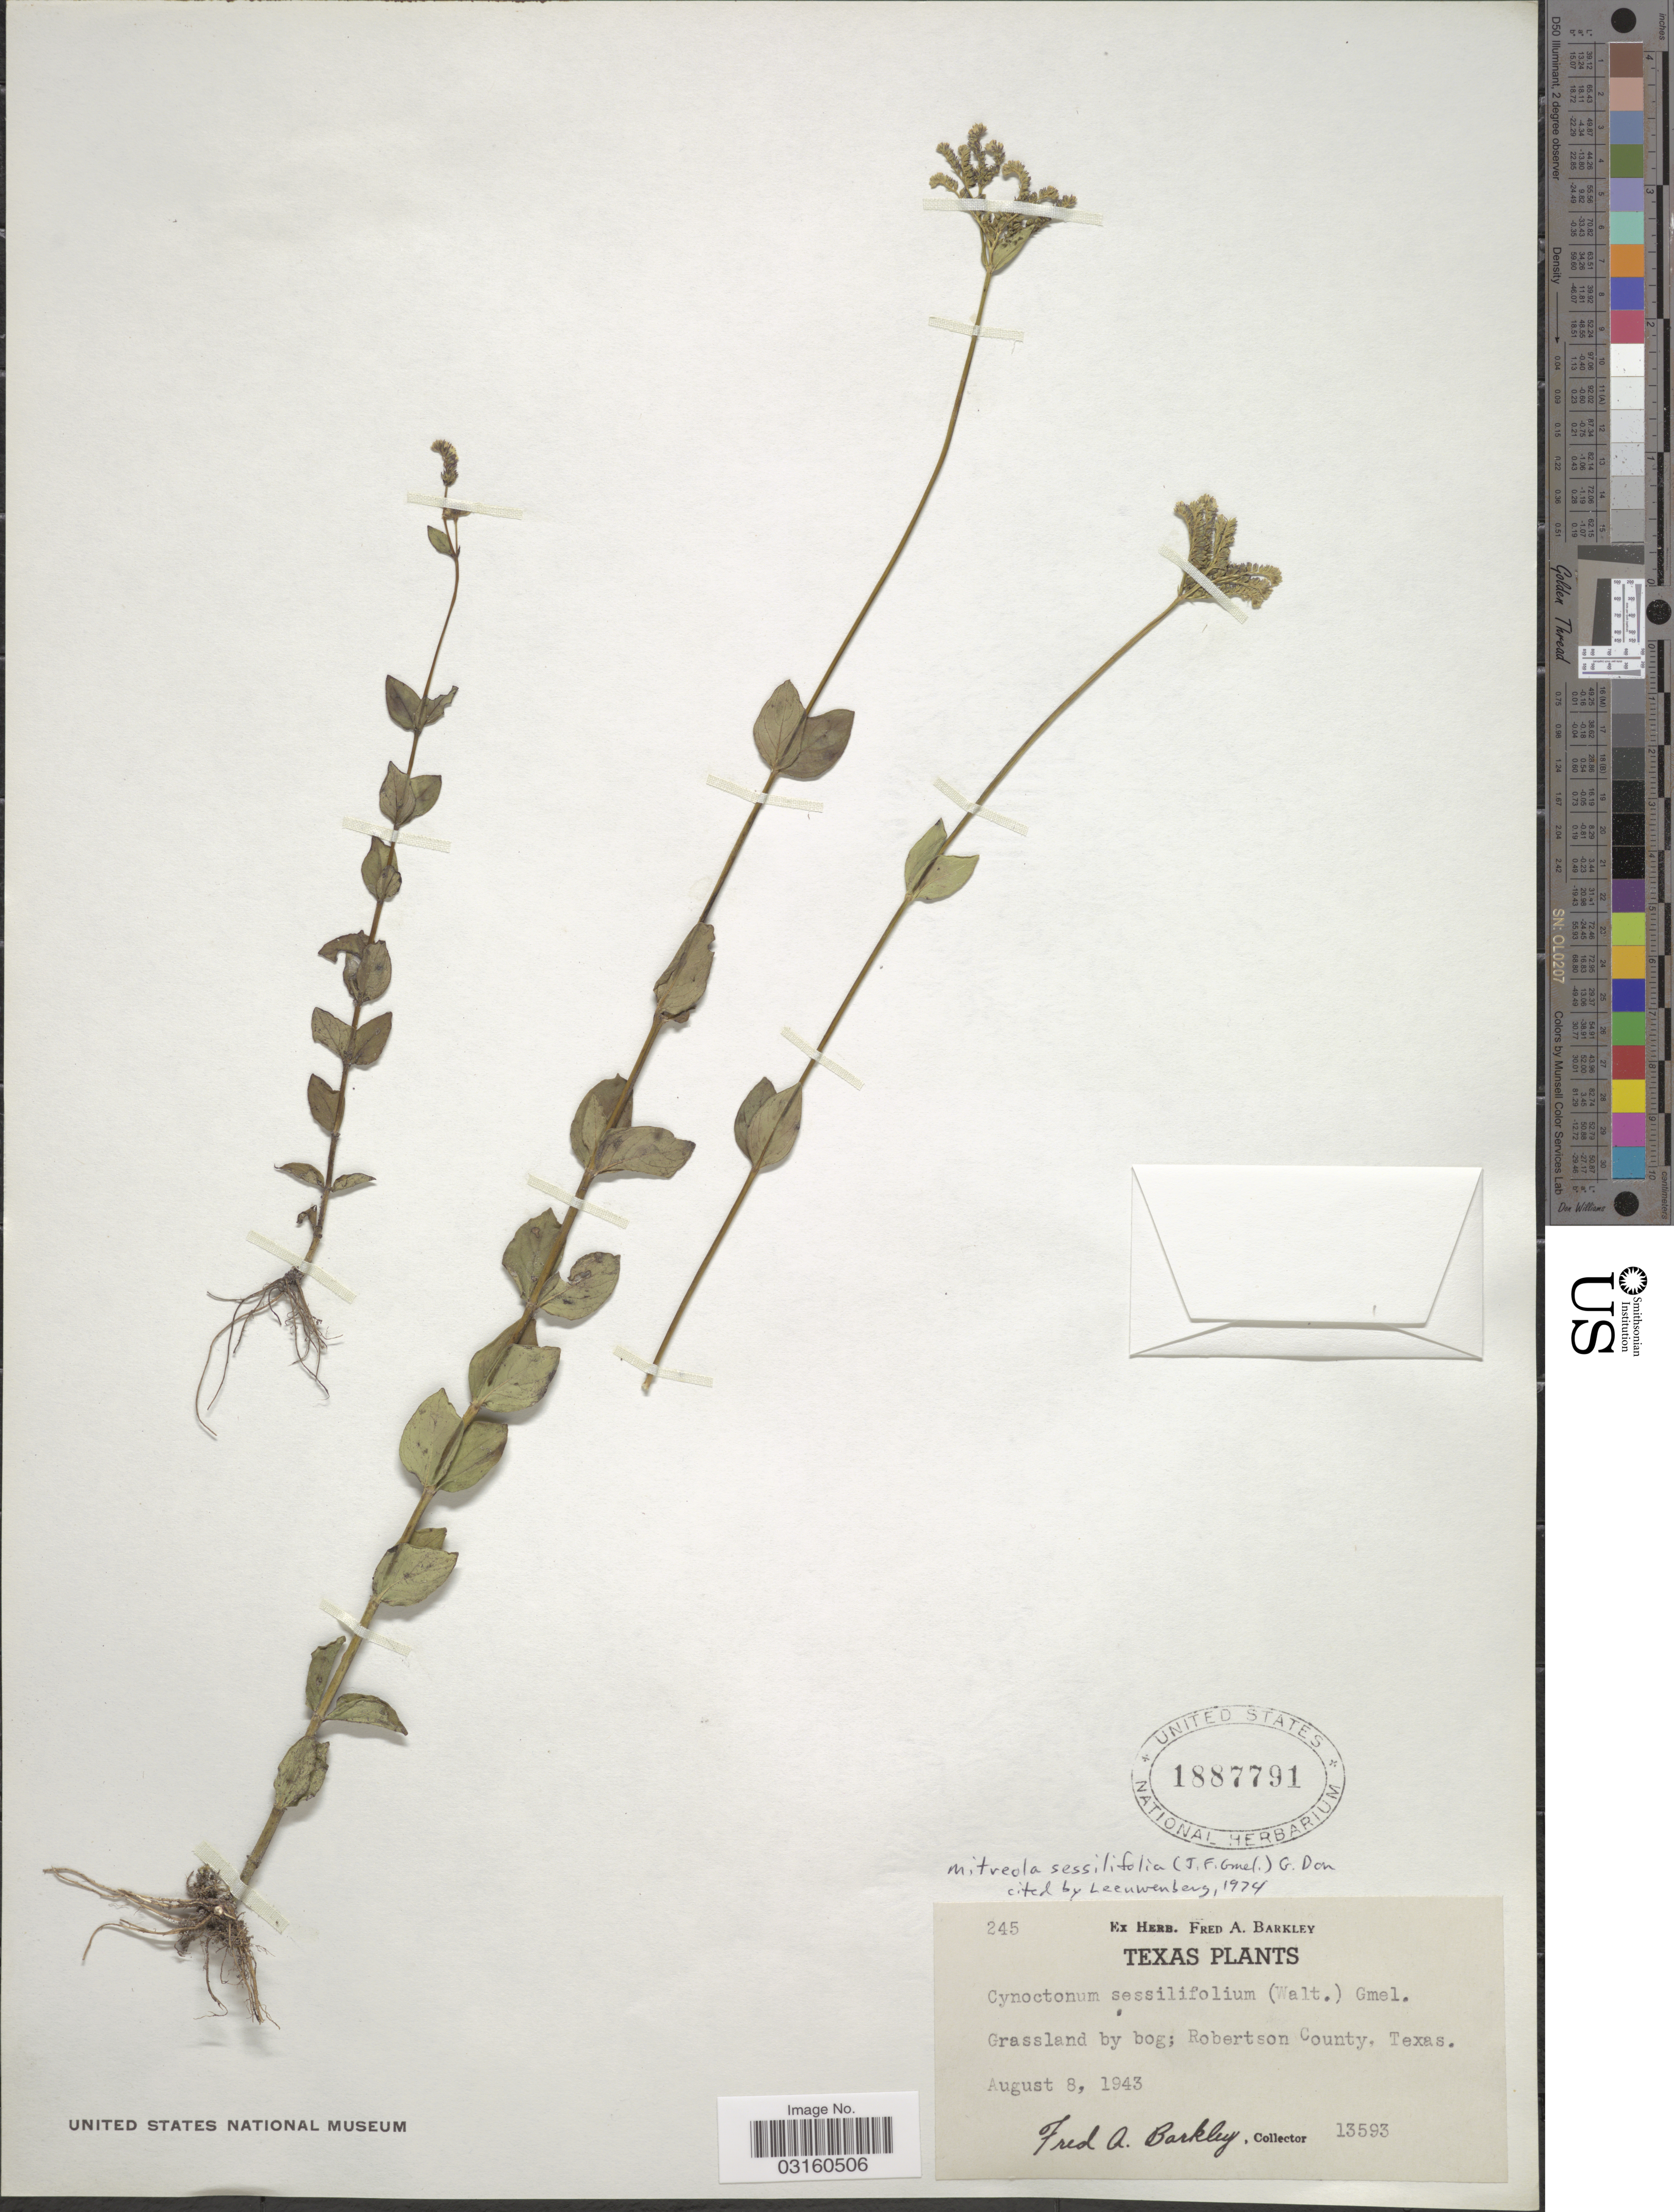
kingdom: Plantae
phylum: Tracheophyta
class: Magnoliopsida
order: Gentianales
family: Loganiaceae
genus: Mitreola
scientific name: Mitreola sessilifolia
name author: (J.F. Gmel.) G. Don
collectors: F. A. Barkley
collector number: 13593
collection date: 1943-08-08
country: United States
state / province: Texas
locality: Grassland by bog; Robertson County.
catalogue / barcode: US 1887791